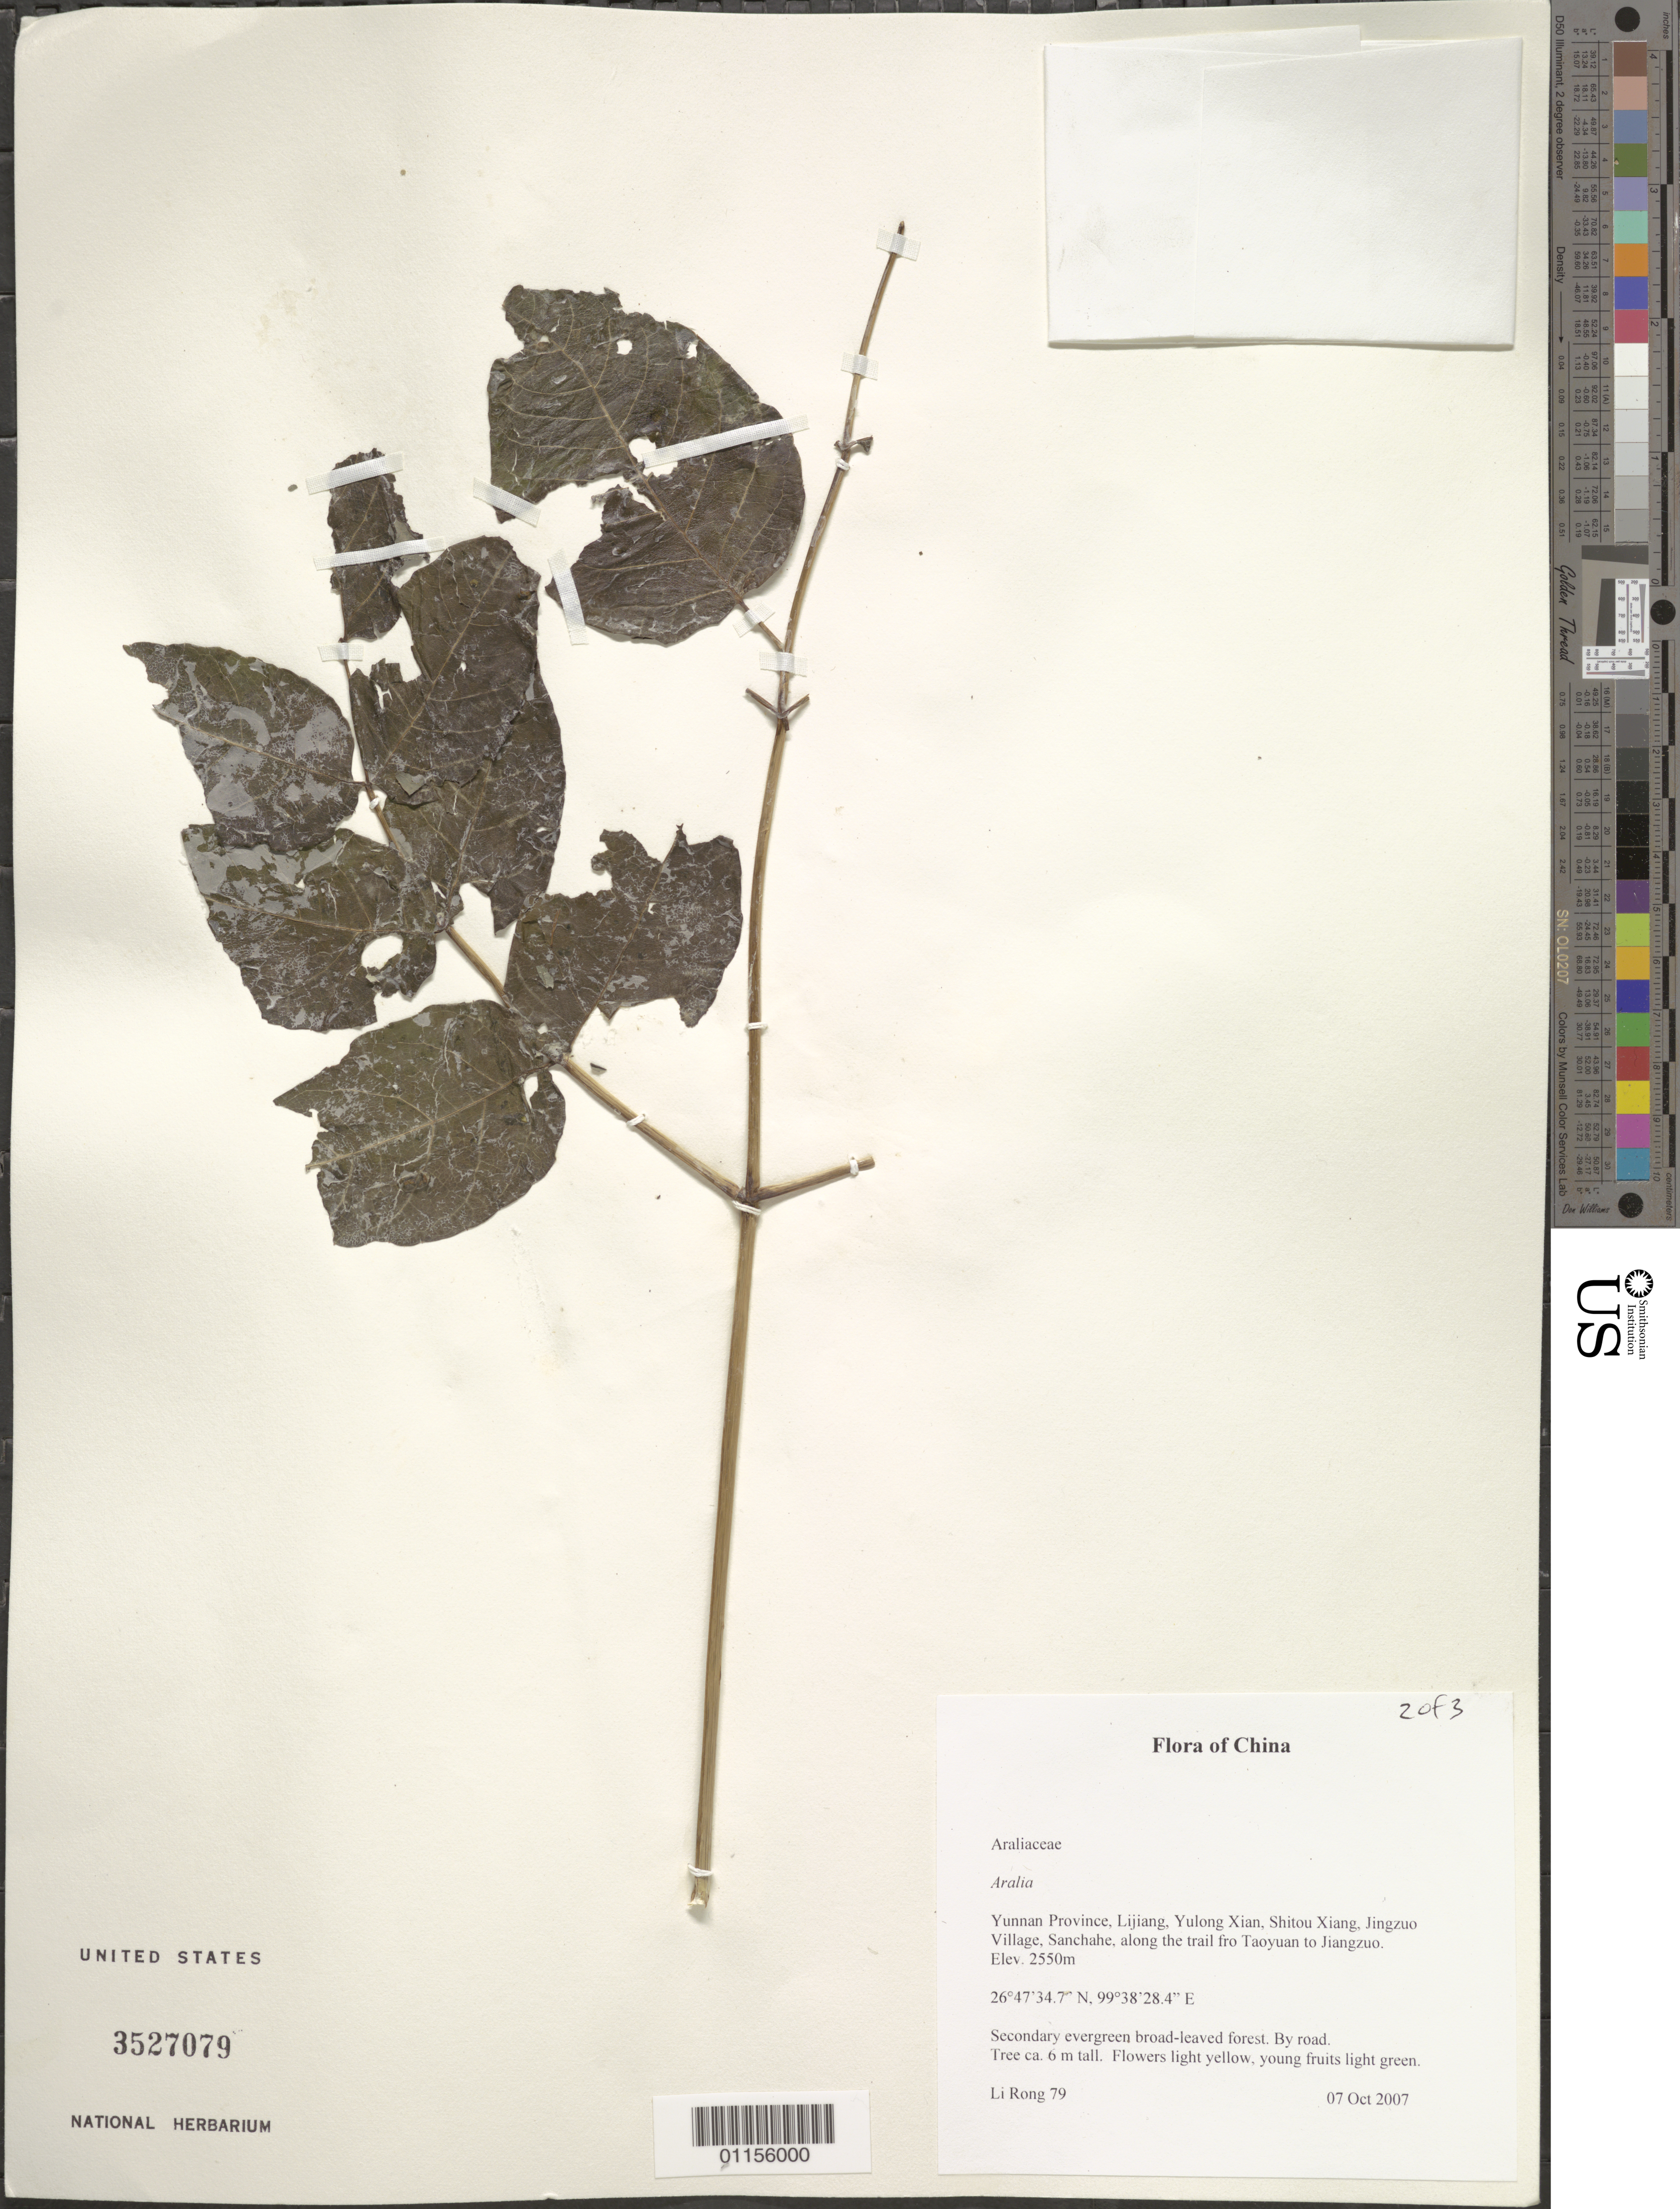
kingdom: Plantae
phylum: Tracheophyta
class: Magnoliopsida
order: Apiales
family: Araliaceae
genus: Aralia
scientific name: Aralia sp.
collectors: R. Li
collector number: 79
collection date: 2007-10-07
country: China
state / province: Yunnan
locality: Lijiang, Yulong Xian, Shitou Xiang, Jiangzuo village, Sanchahe, along the trail from Taoyuan to Jiangzuo.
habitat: Tree, growing in the secondary evergreen broad-leaved forest. By road.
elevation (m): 2550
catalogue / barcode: US 3527079